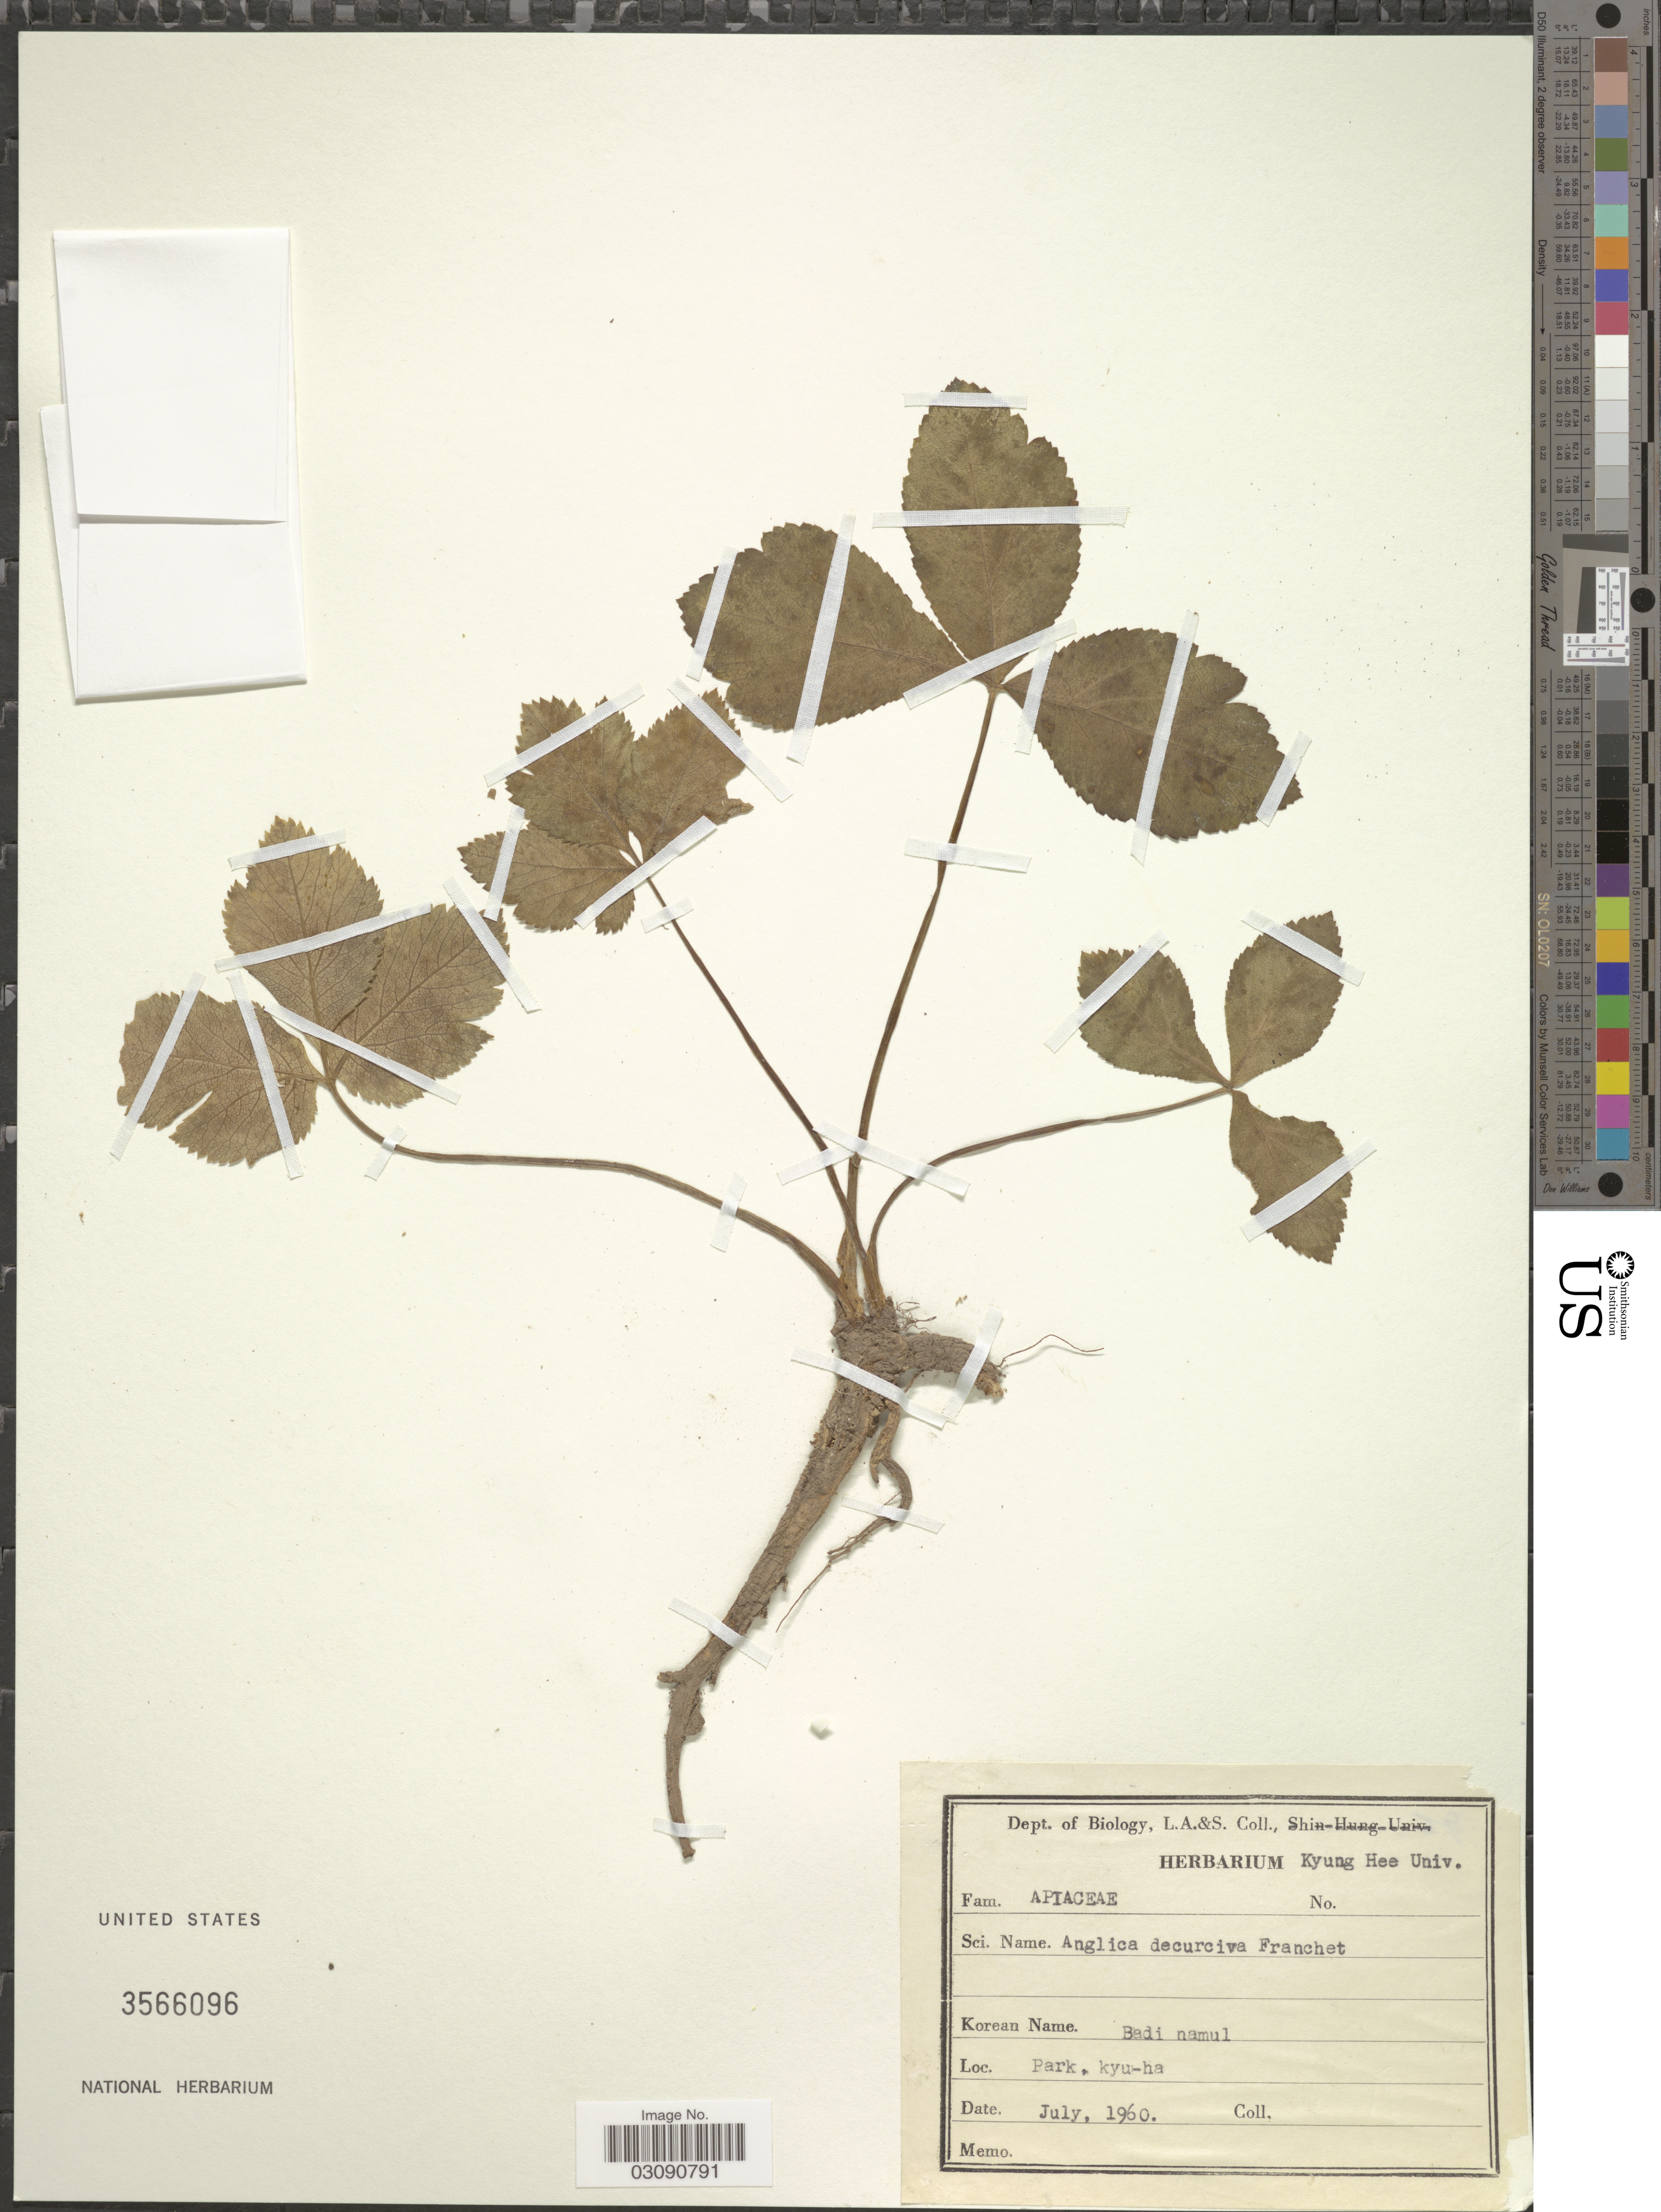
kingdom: Plantae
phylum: Tracheophyta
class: Magnoliopsida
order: Apiales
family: Apiaceae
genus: Angelica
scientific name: Angelica decursiva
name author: (Miq.) Franch. & Sav.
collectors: Kyung Hee University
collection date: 1960-07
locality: Park, kyu-ha.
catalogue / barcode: US 3566096